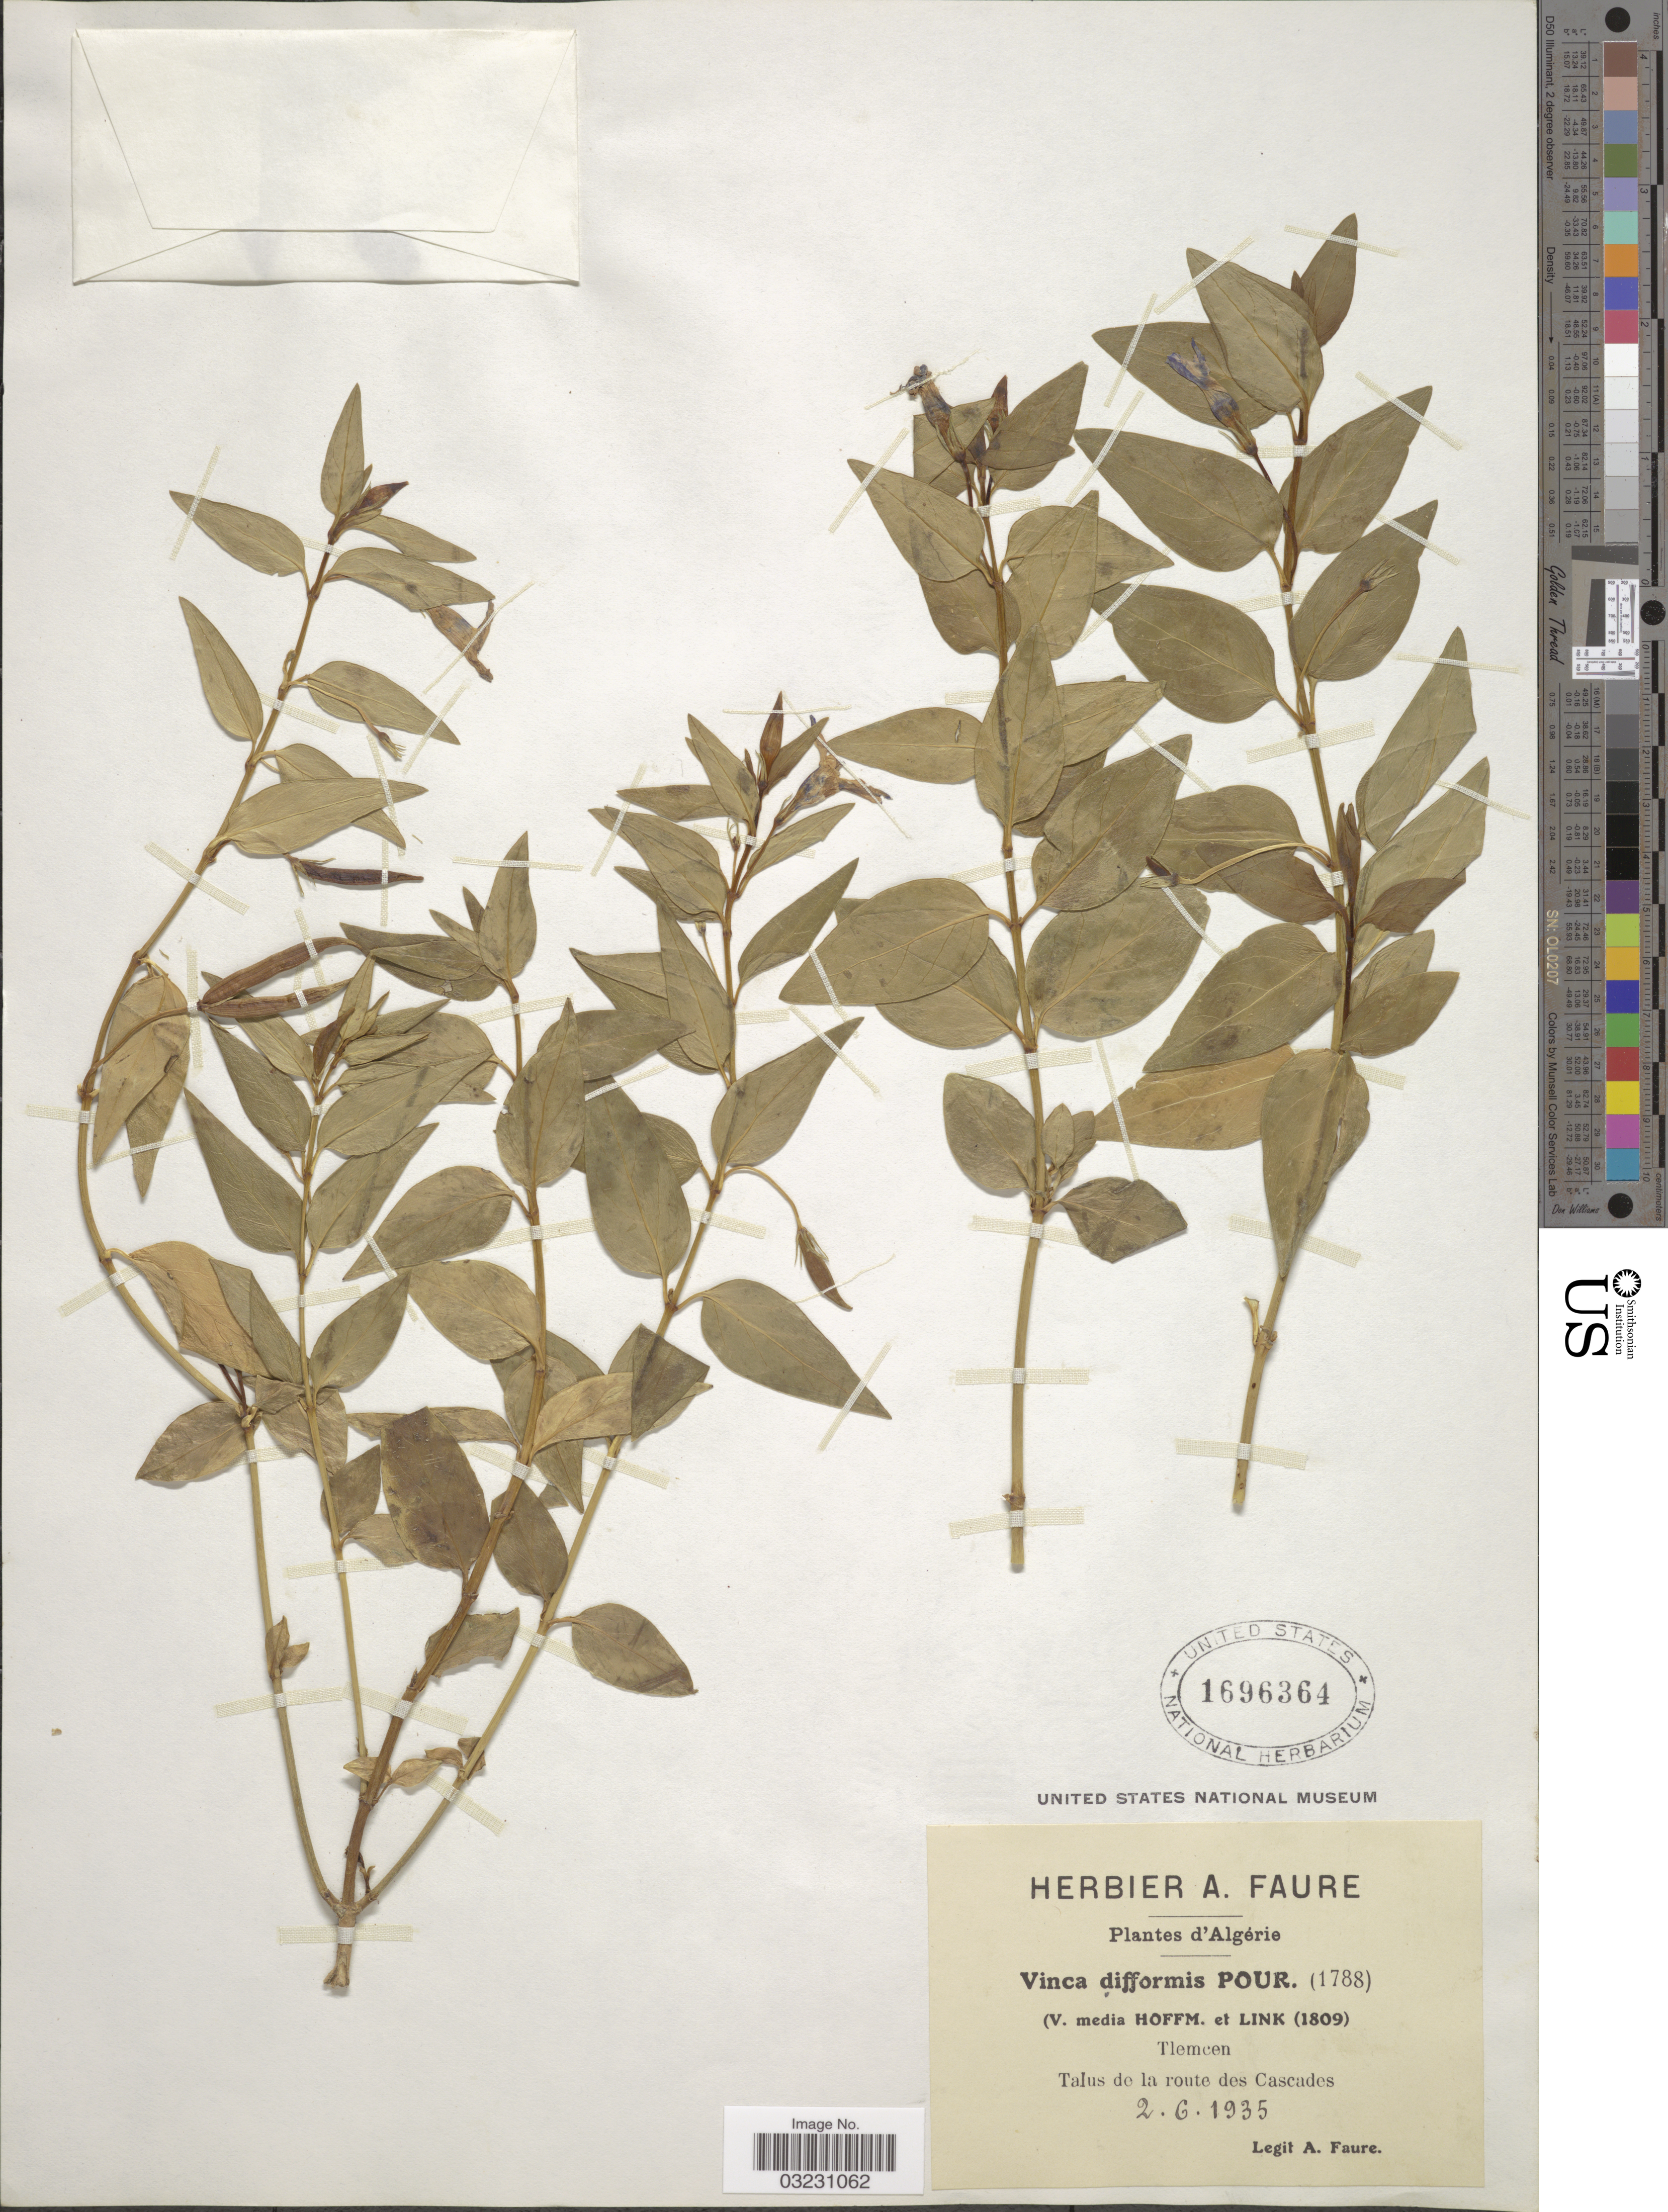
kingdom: Plantae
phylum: Tracheophyta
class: Magnoliopsida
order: Gentianales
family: Apocynaceae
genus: Vinca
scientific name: Vinca difformis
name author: Pourr.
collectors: A. Faure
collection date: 1935-06-02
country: Algeria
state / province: Tlemcen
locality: Talus de la route des Cascades.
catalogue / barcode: US 1696364